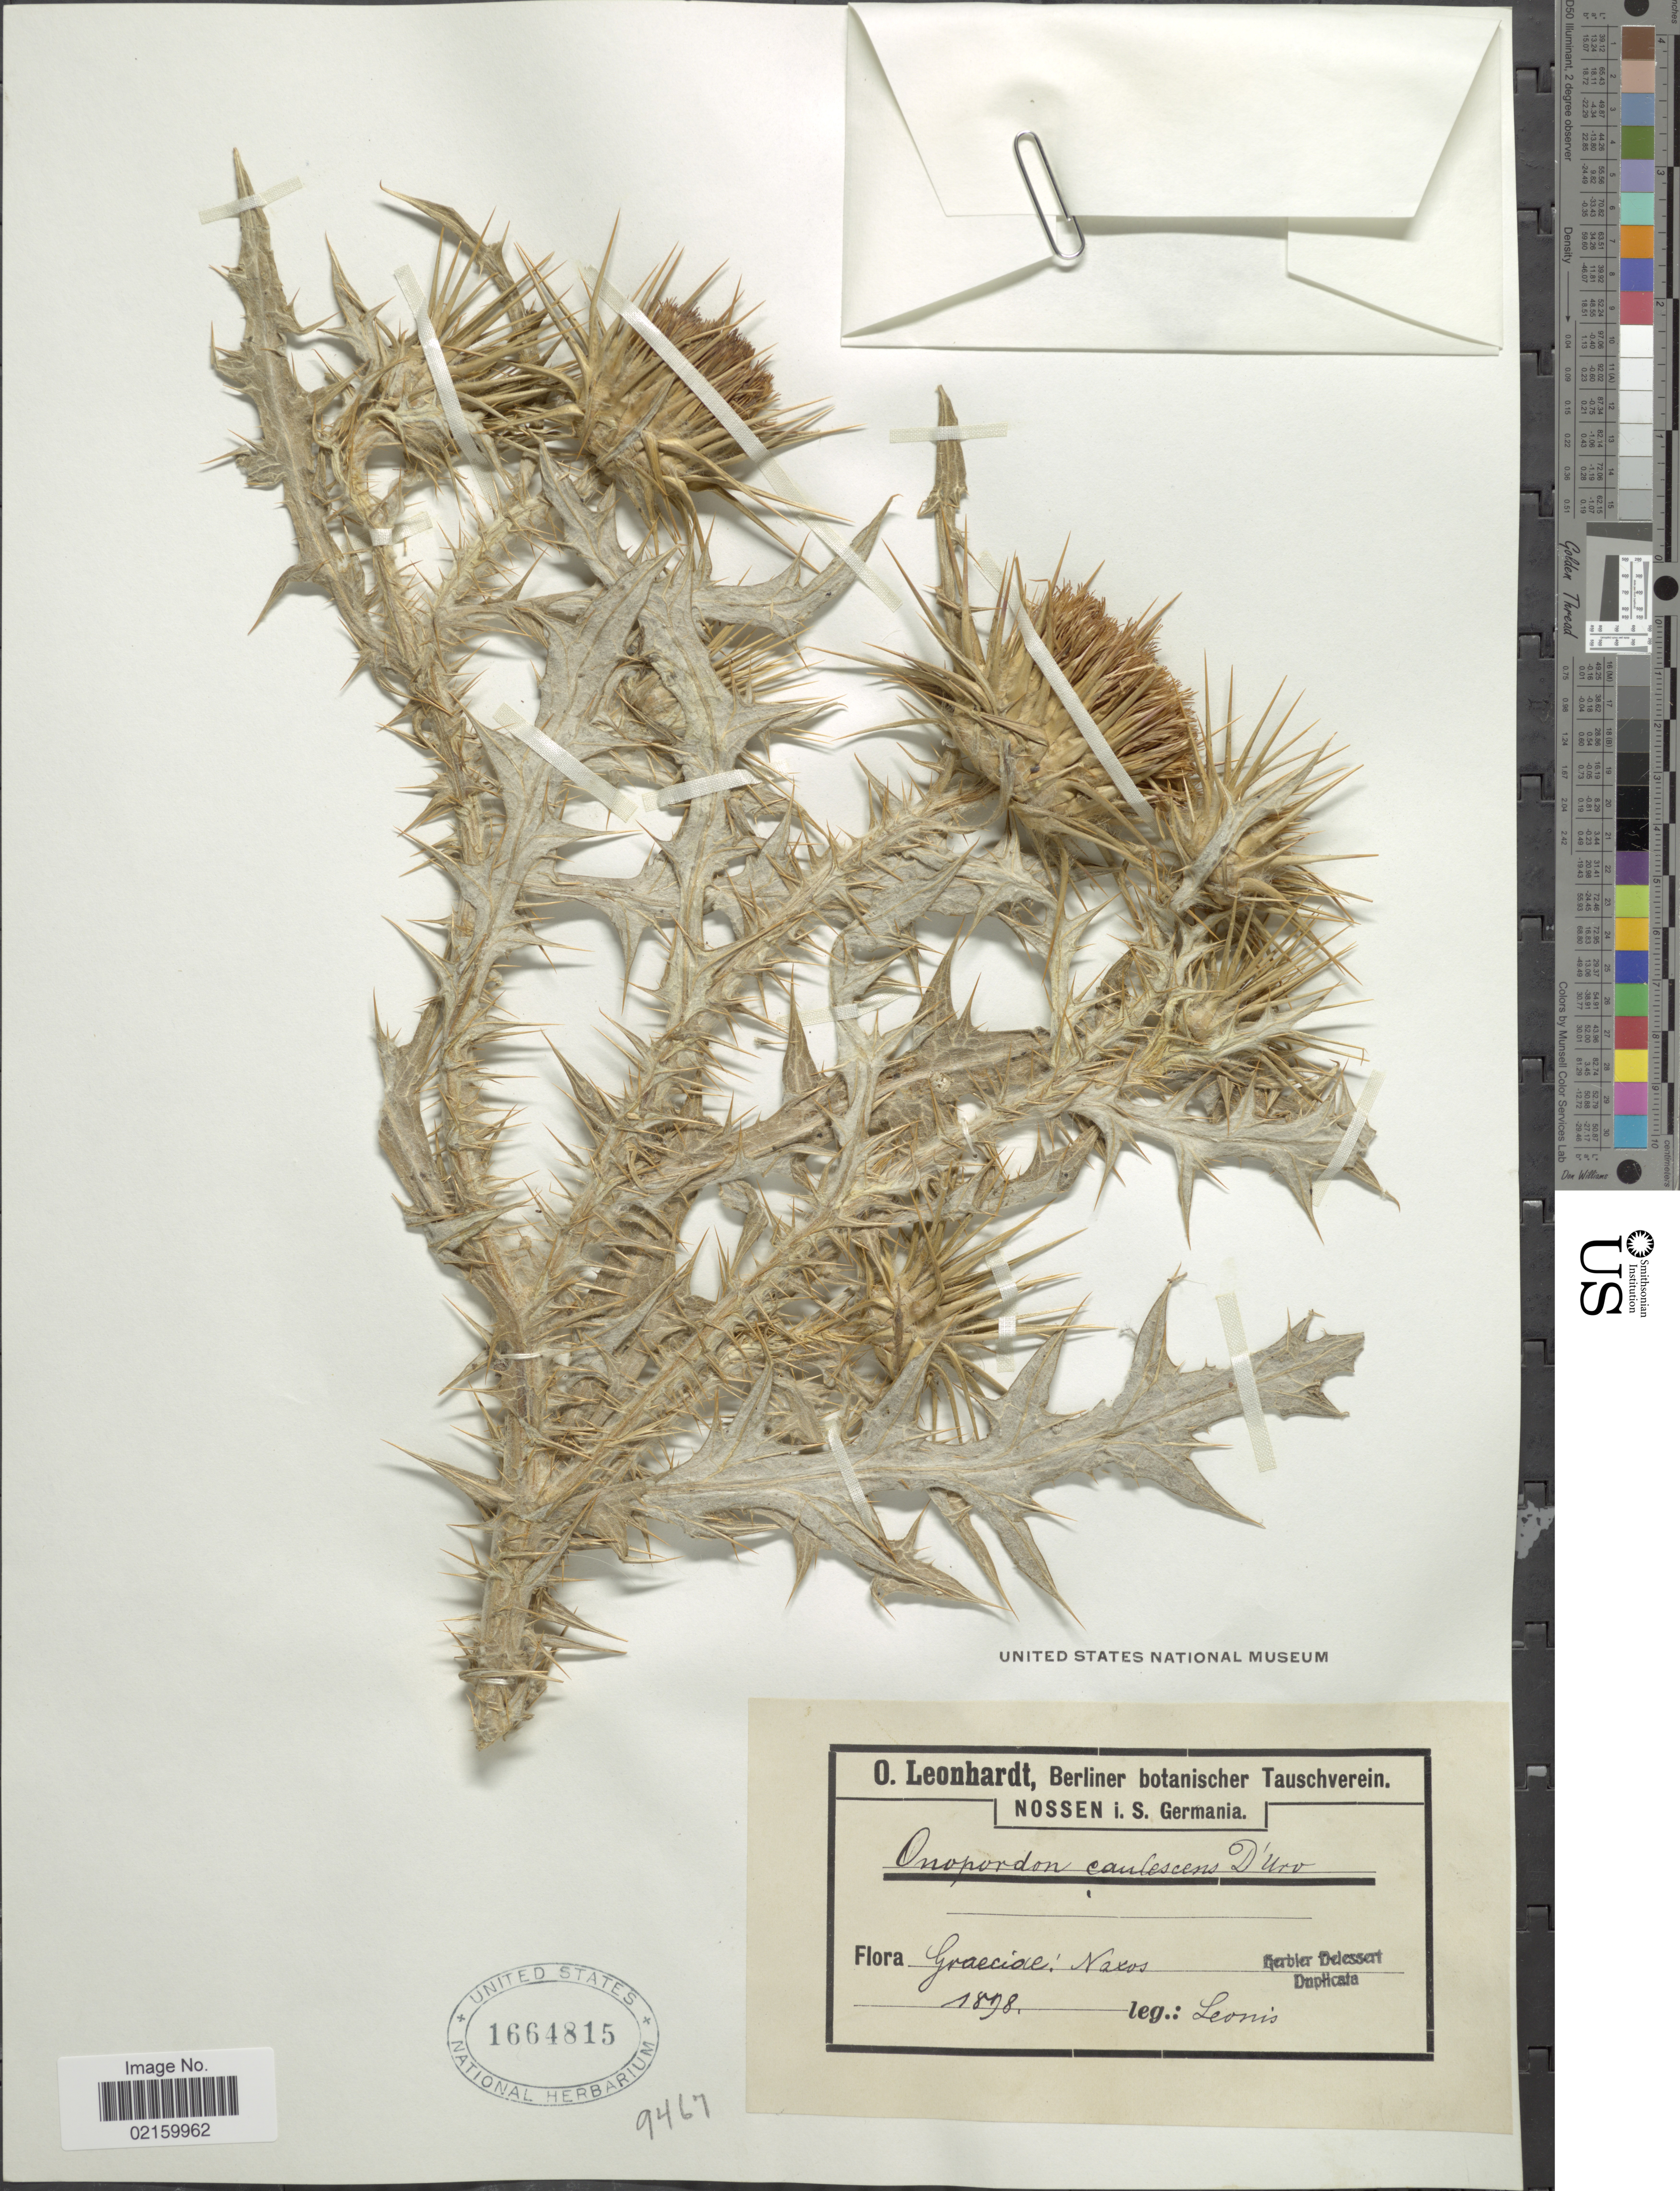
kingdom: Plantae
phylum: Tracheophyta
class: Magnoliopsida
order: Asterales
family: Asteraceae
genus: Onopordum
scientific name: Onopordum caulescens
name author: d'Urv.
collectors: Leonis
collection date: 1898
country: Greece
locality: Graecide: Naxos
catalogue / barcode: US 1664815